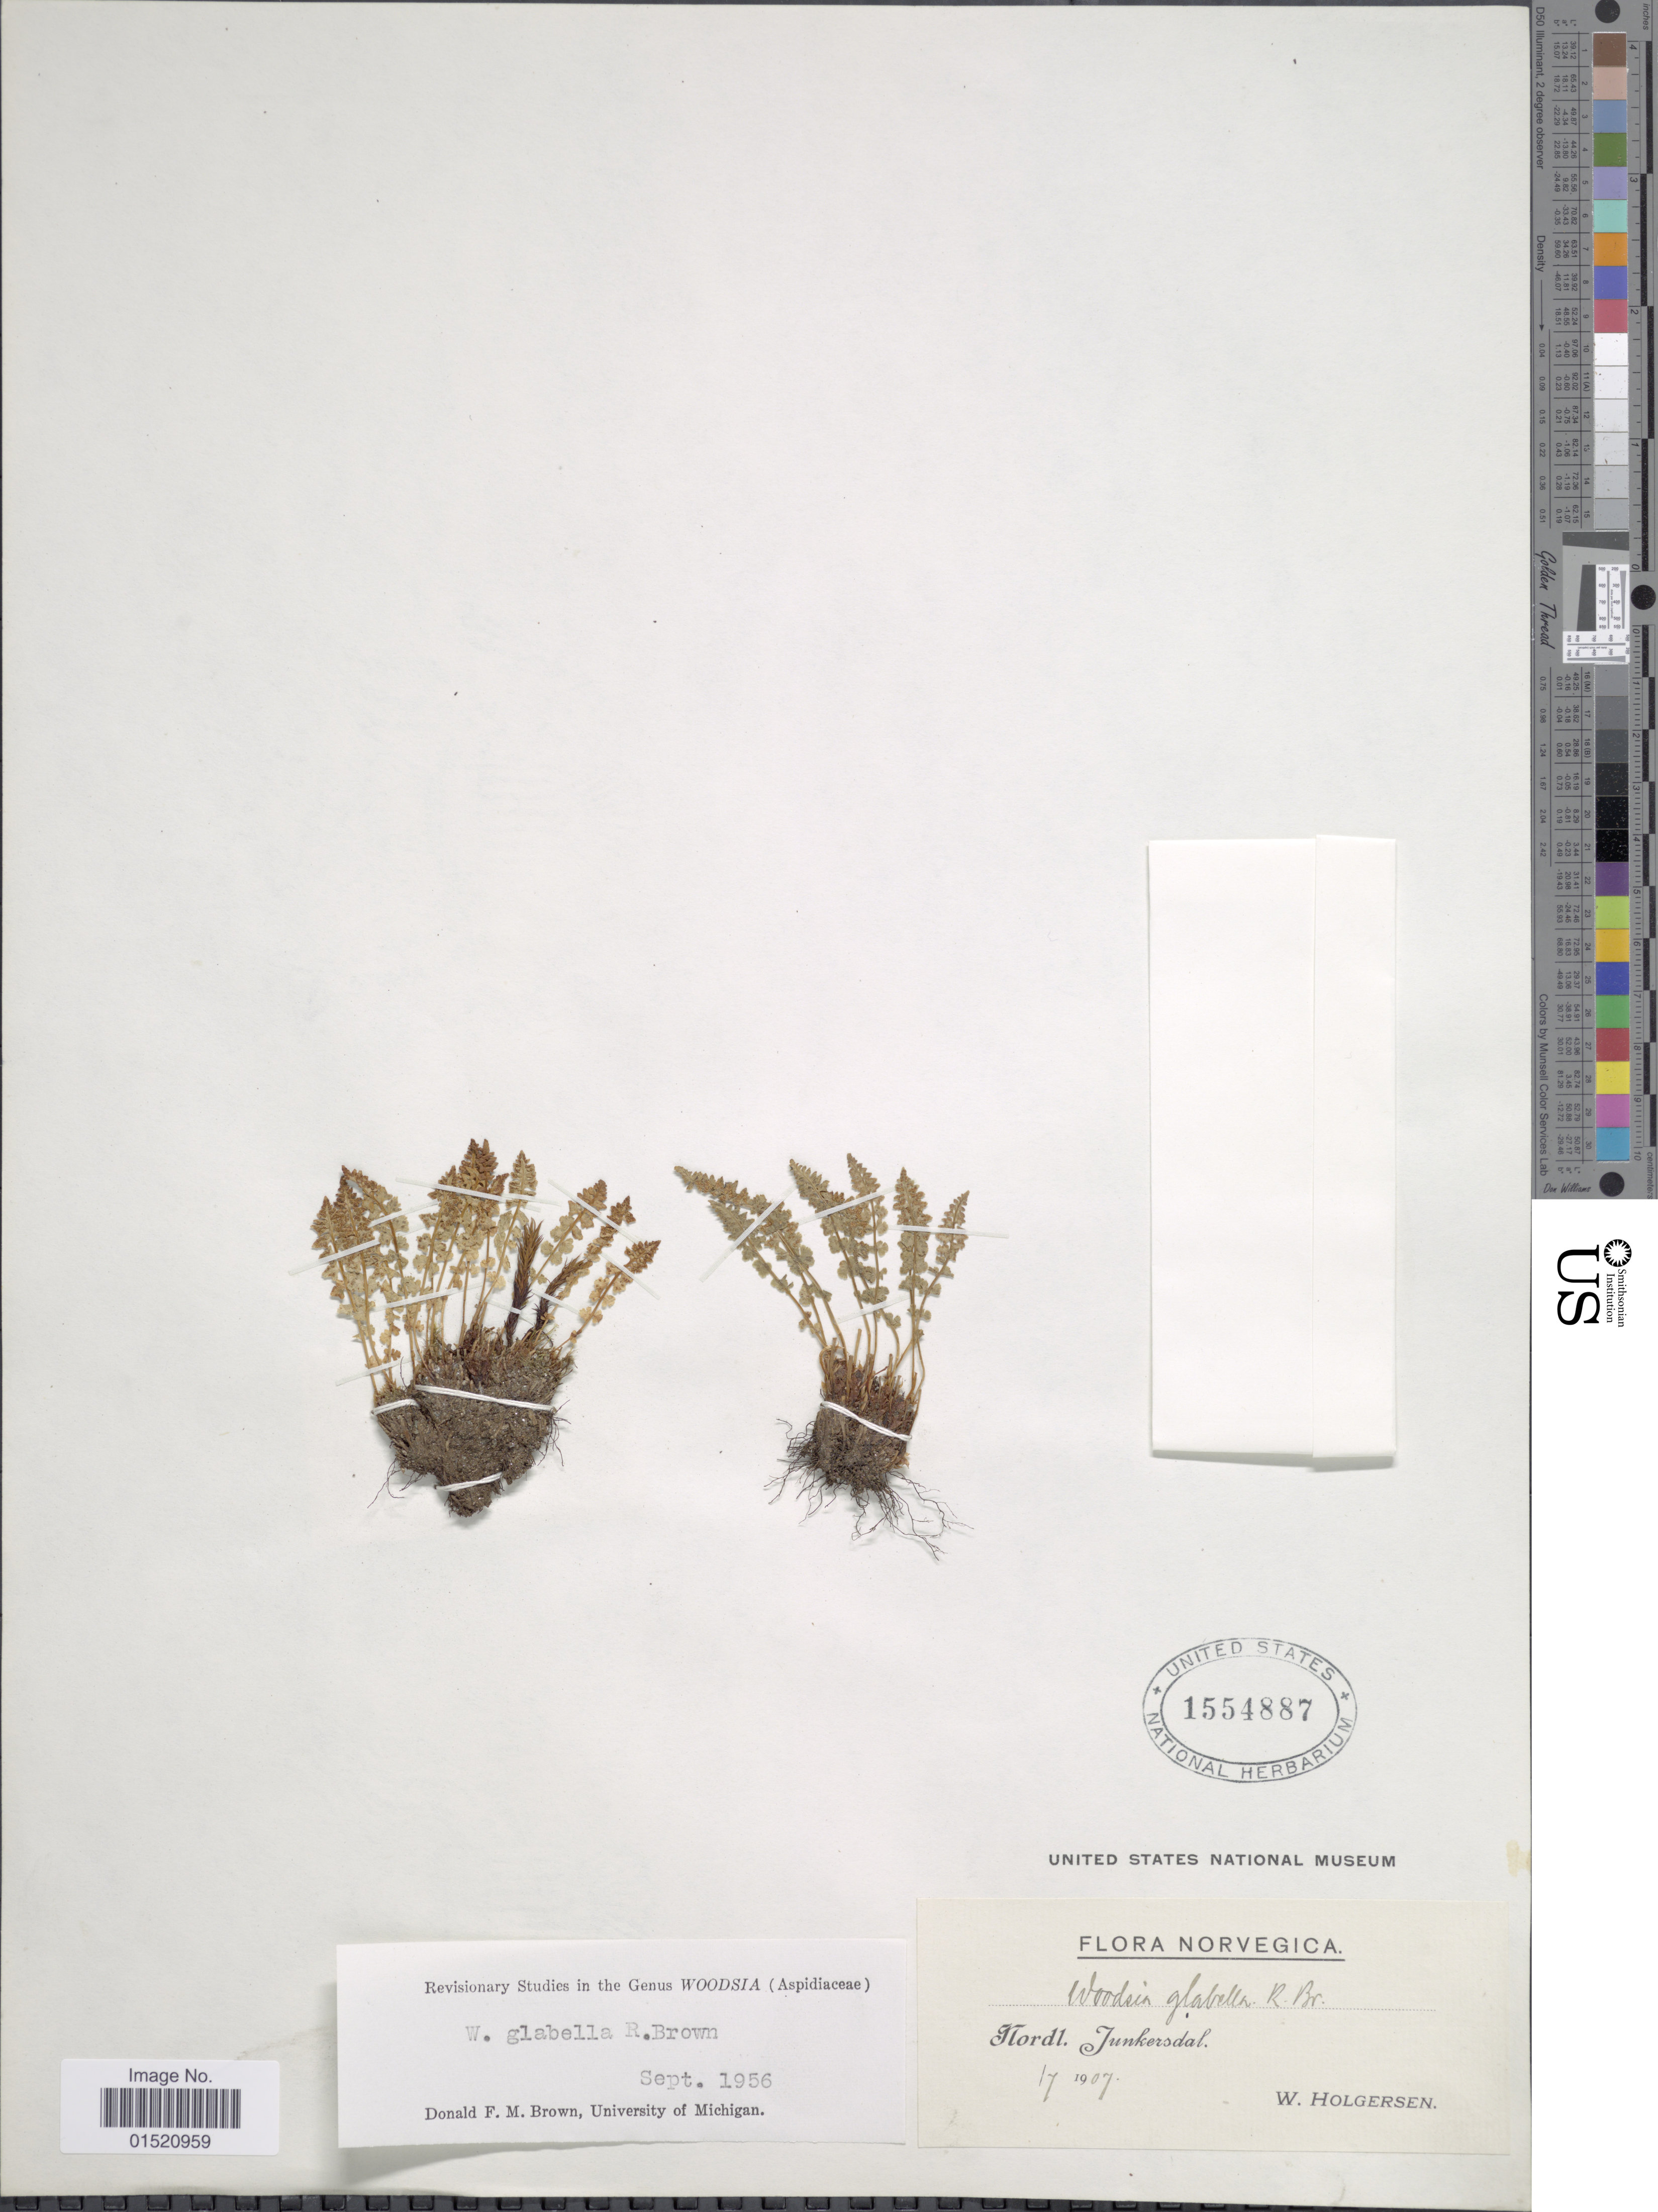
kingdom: Plantae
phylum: Tracheophyta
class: Polypodiopsida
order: Polypodiales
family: Woodsiaceae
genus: Woodsia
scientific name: Woodsia glabella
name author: R. Br.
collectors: W. Holgersen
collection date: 1907-07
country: Norway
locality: Nordl. Junkersdal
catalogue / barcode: US 1554887